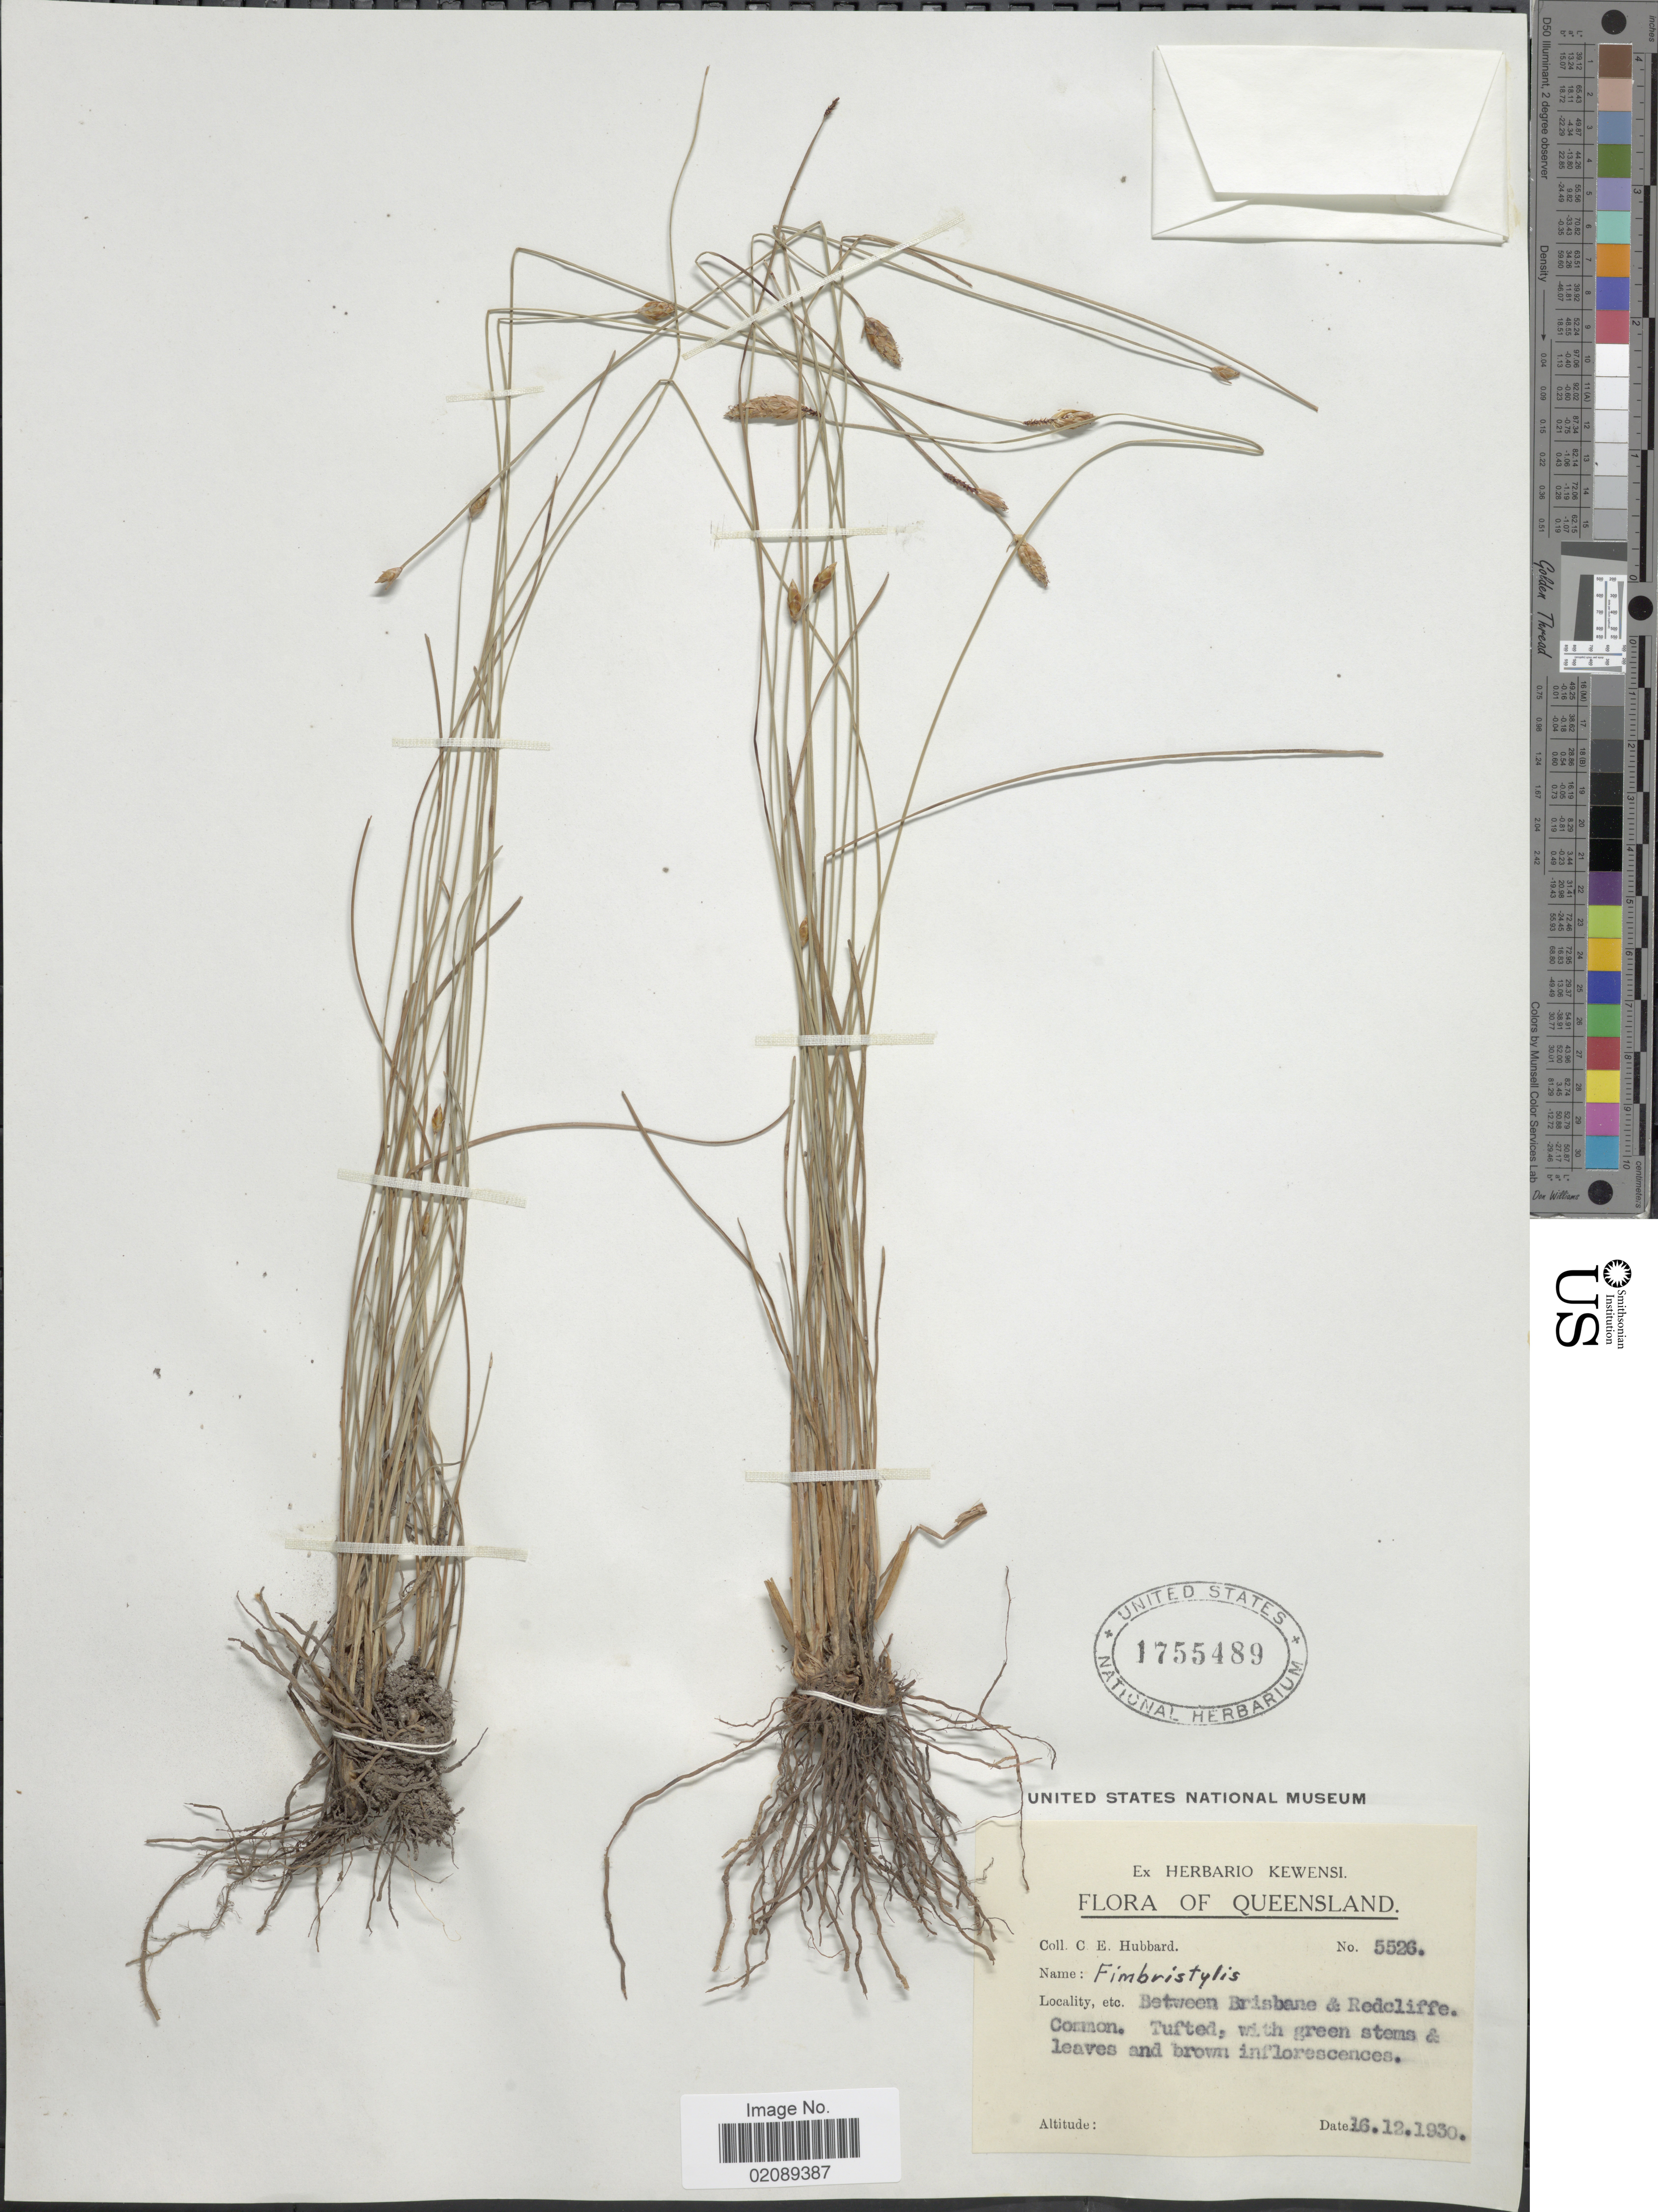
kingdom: Plantae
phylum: Tracheophyta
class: Liliopsida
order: Poales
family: Cyperaceae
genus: Fimbristylis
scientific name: Fimbristylis tristachya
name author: R. Br.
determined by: Albrecht, D. E.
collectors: C. E. Hubbard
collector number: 5526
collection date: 1930-12-16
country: Australia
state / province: Queensland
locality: Between Brisbane & Redcliffe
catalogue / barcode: US 1755489